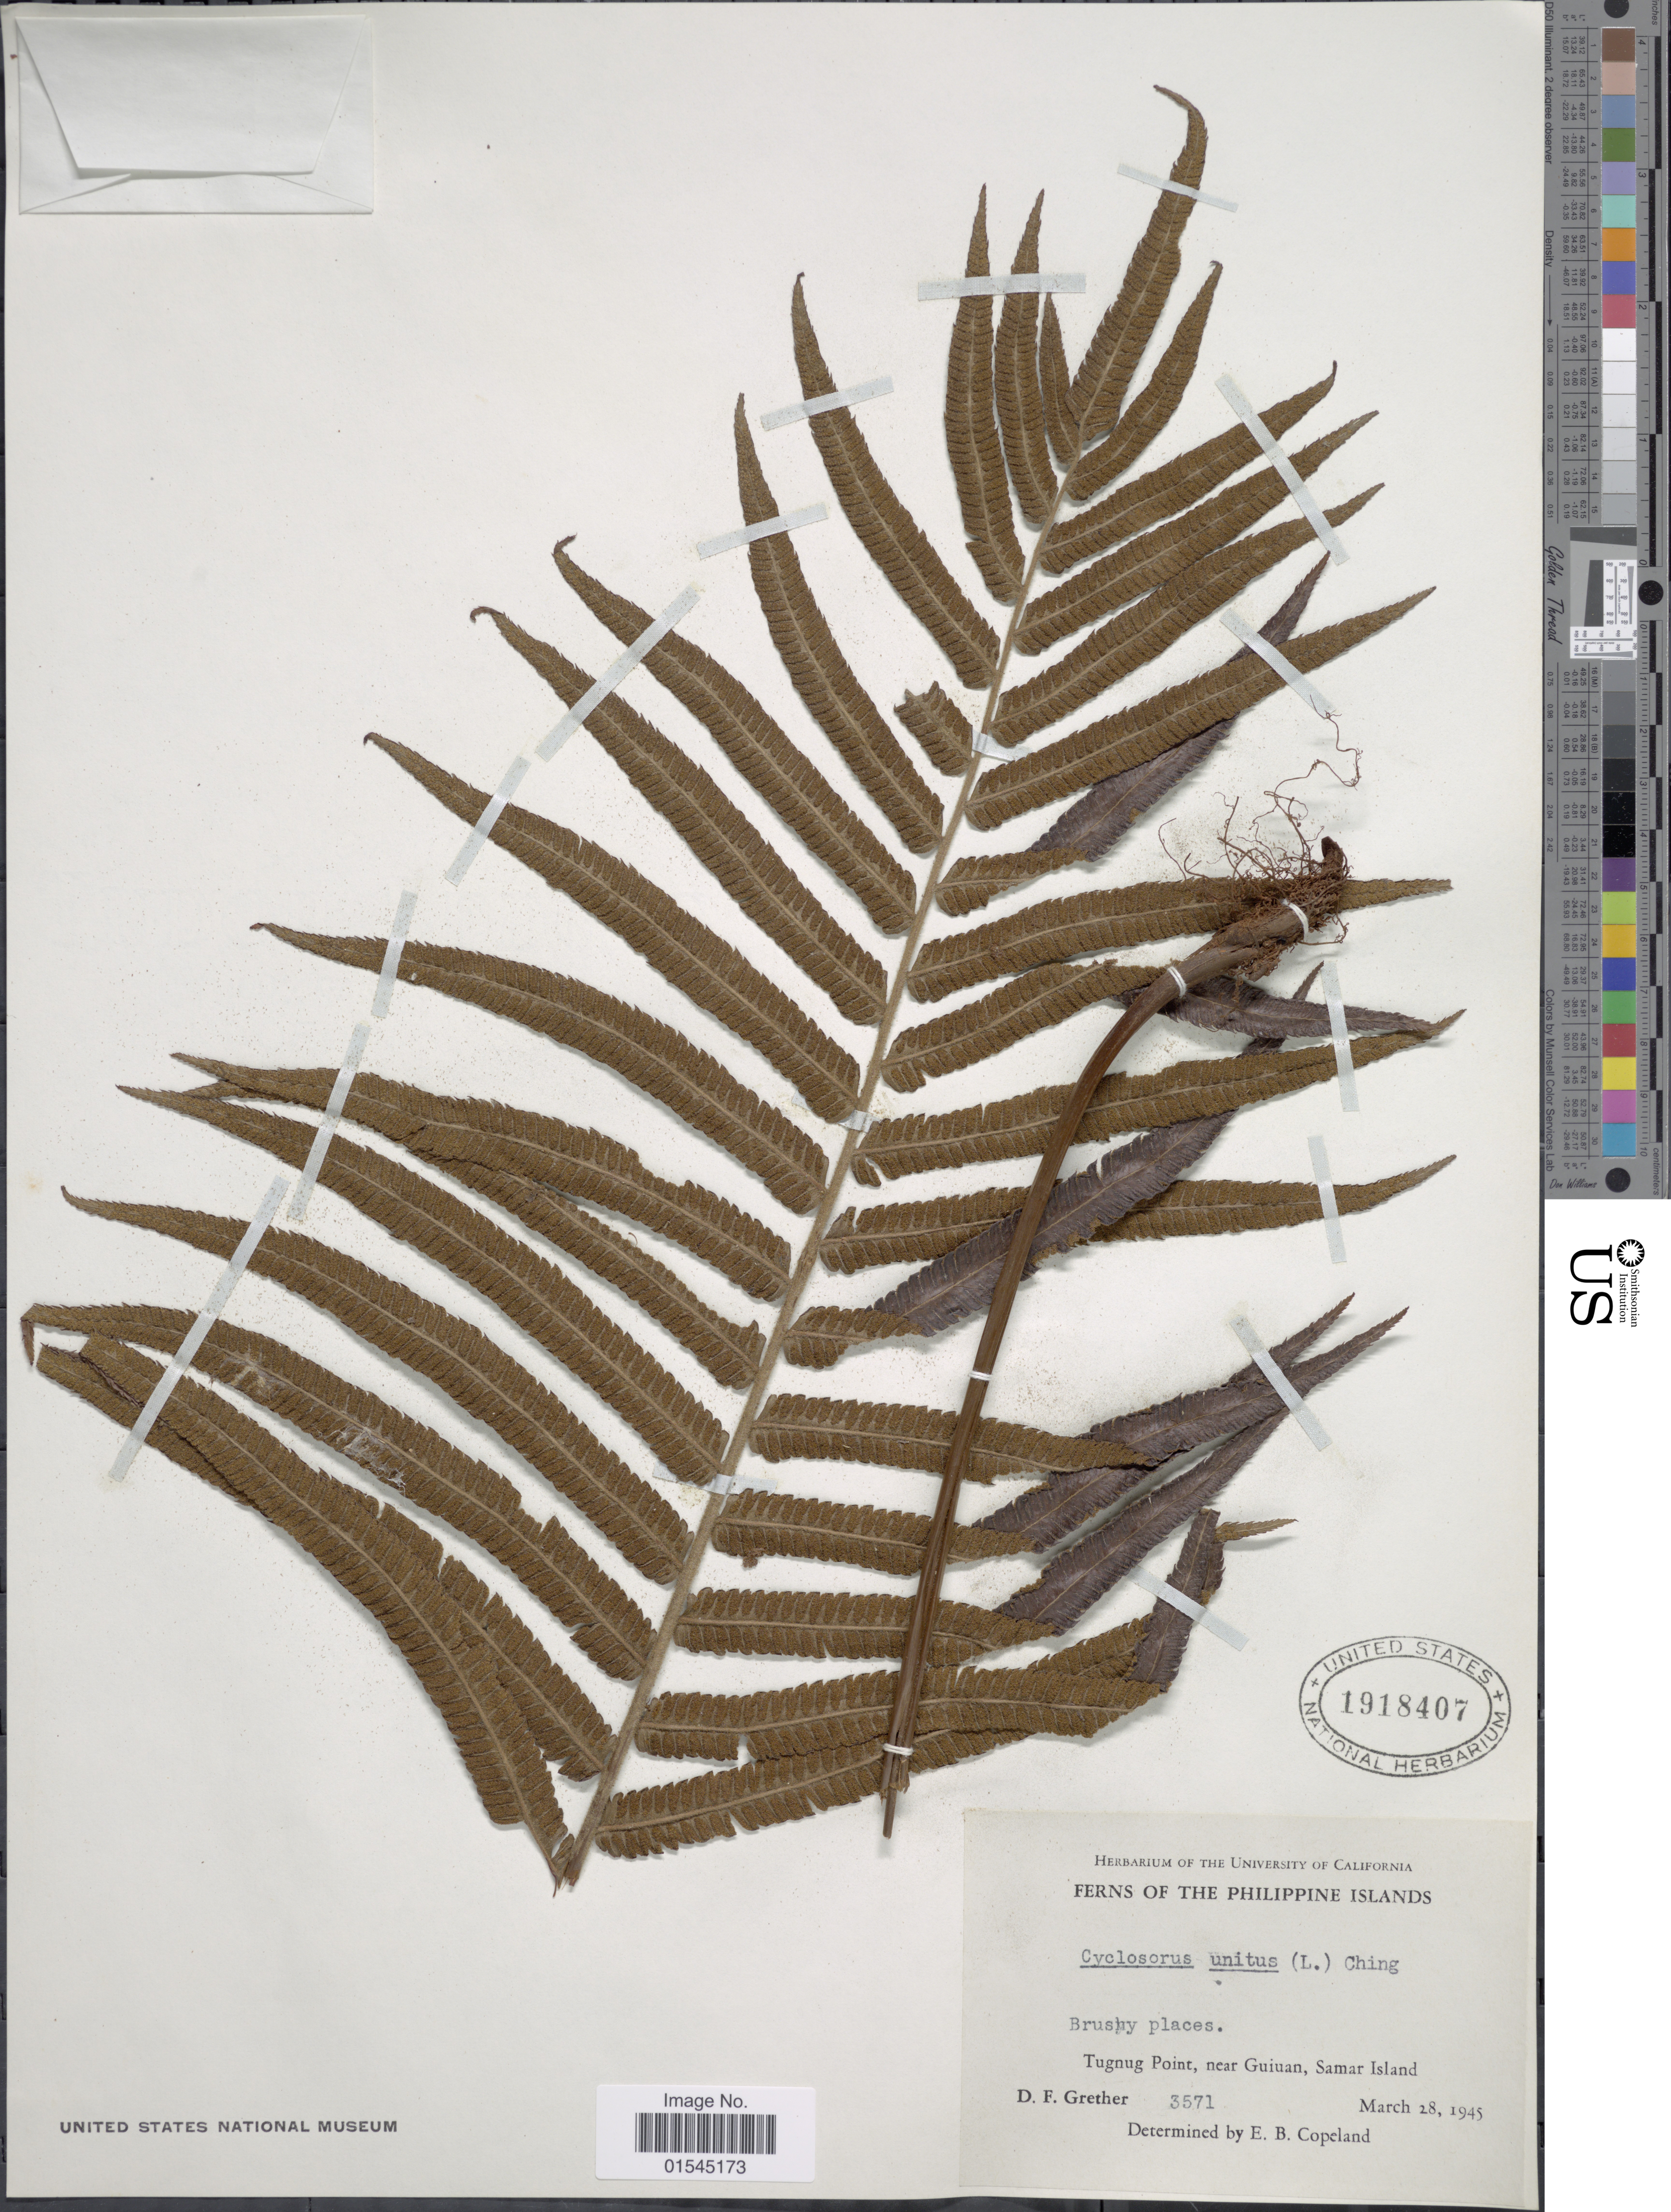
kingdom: Plantae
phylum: Tracheophyta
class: Polypodiopsida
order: Polypodiales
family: Thelypteridaceae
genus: Sphaerostephanos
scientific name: Sphaerostephanos unitus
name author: (L.) Holttum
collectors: D. F. Grether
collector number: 3571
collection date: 1945-03-28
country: Philippines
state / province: Eastern Visayas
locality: Tugnug Point, near Guiuan, Samar Island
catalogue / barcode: US 1918407